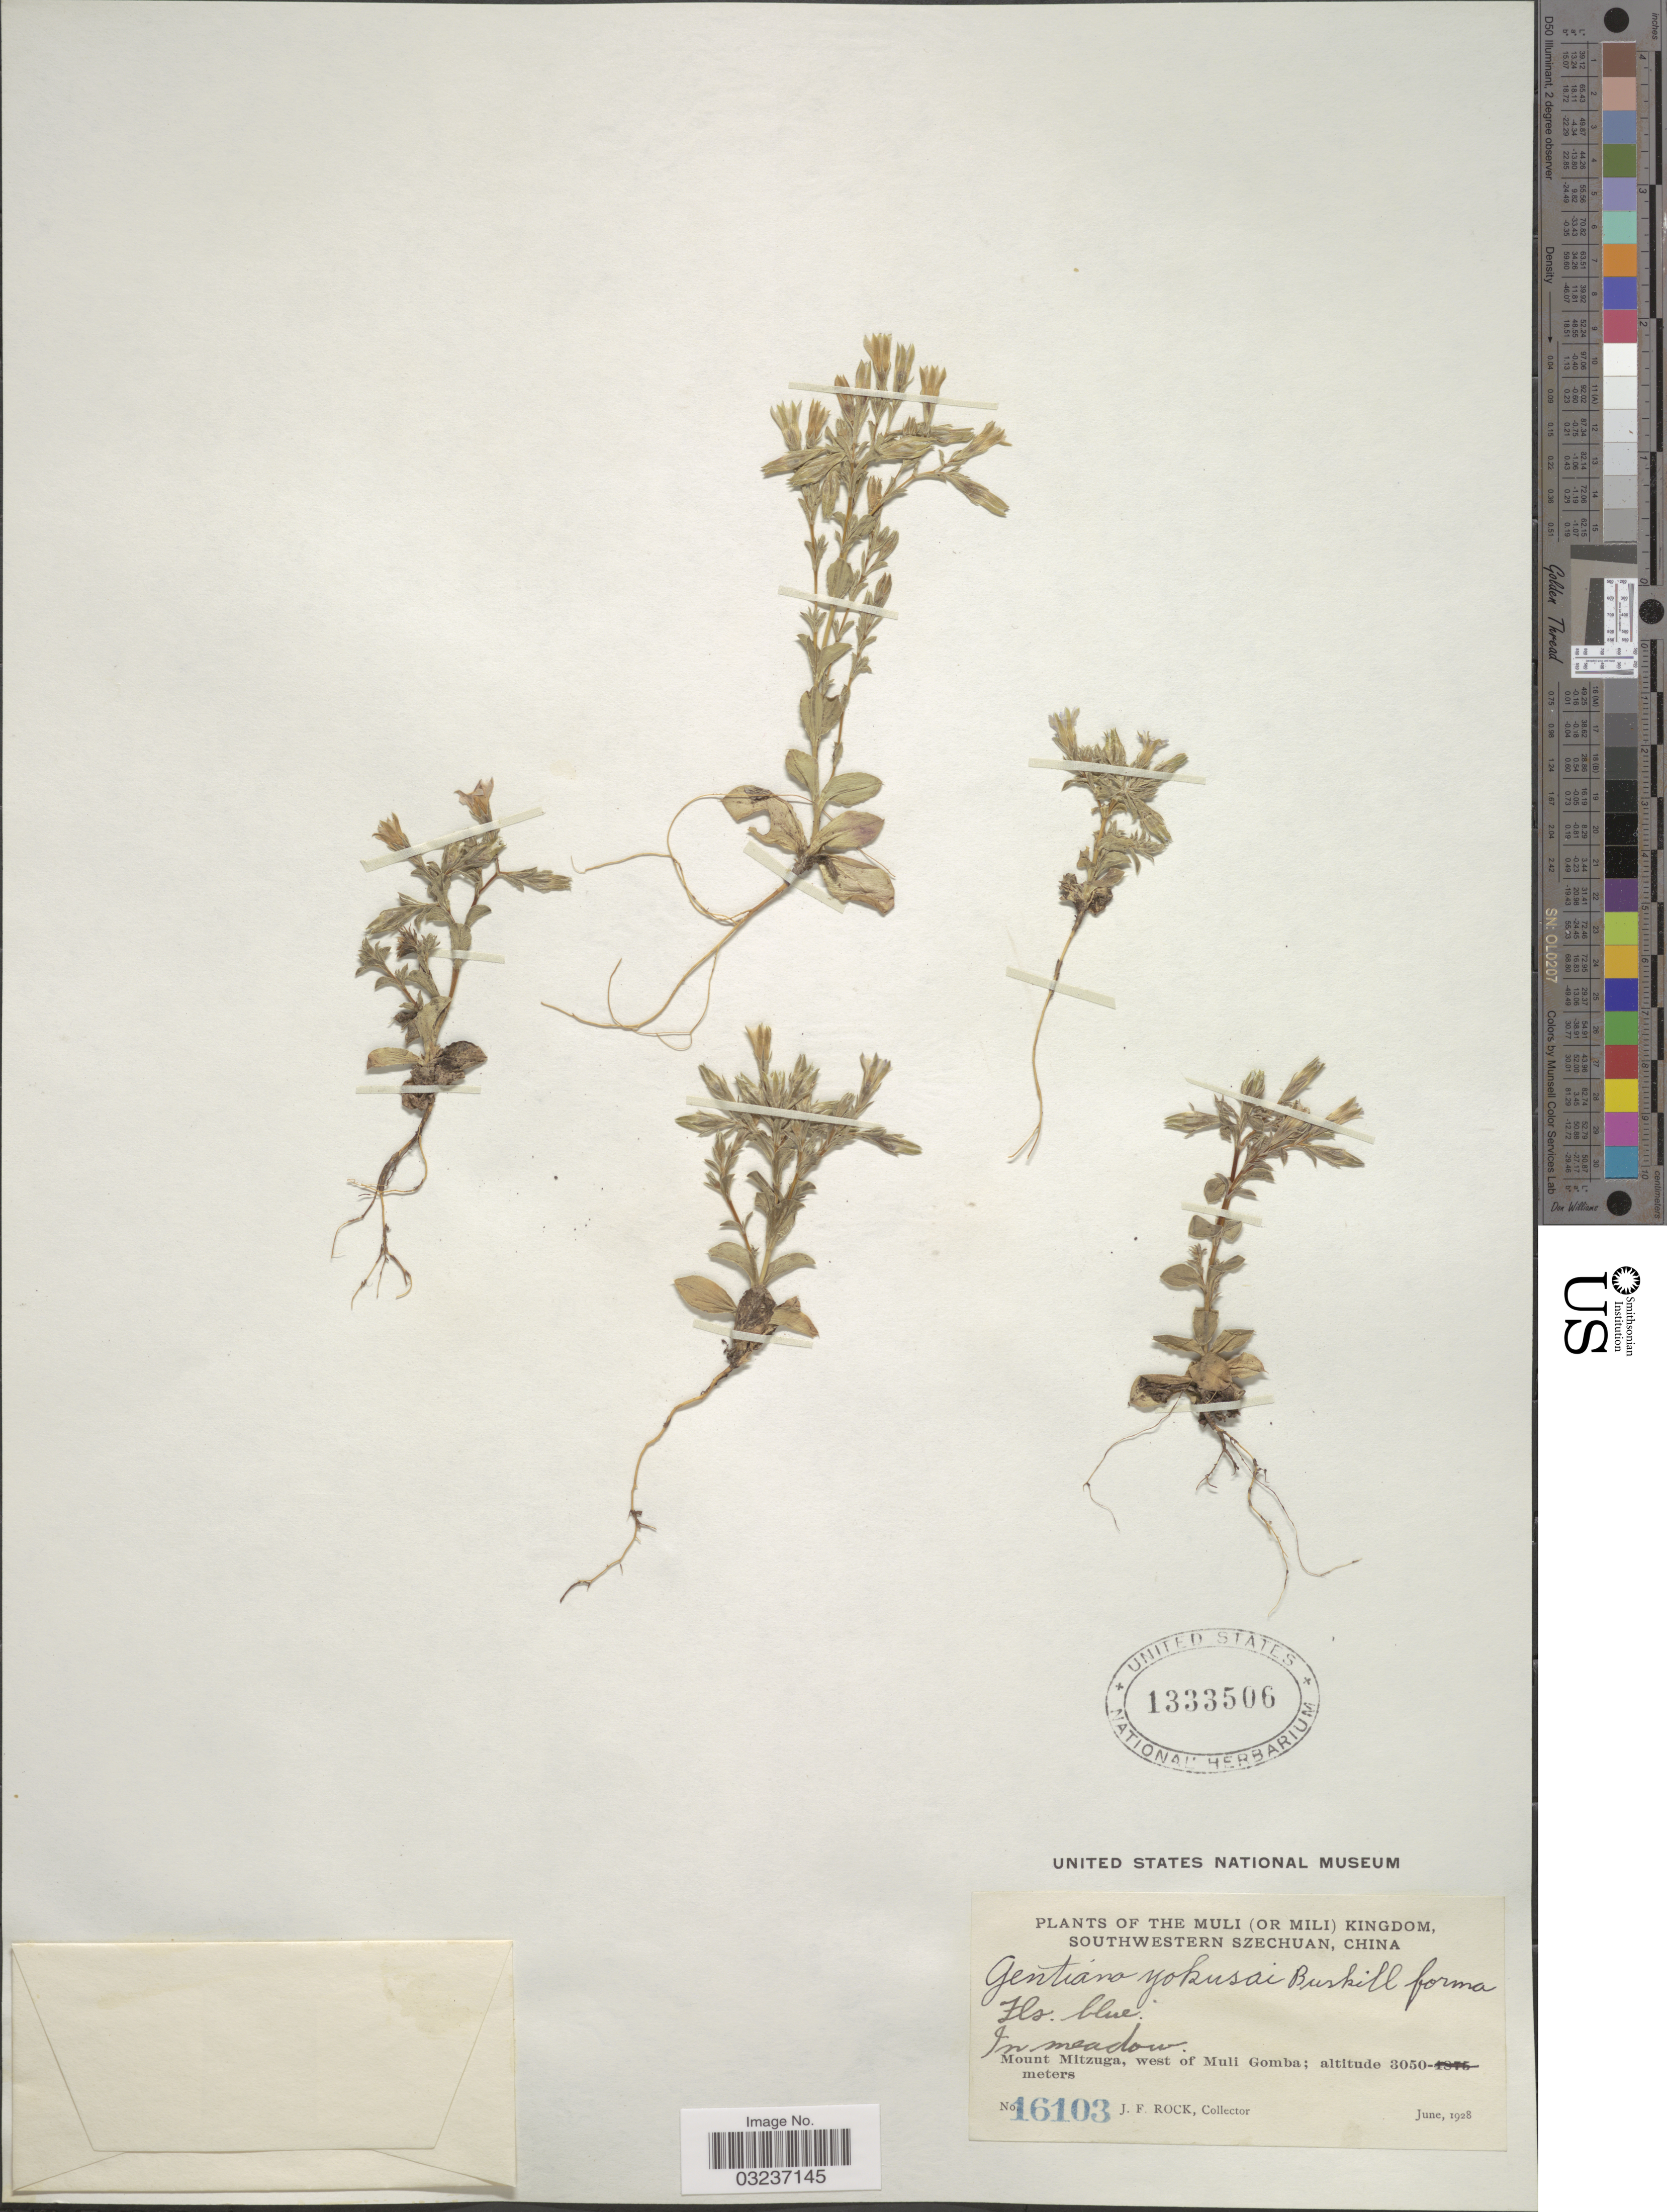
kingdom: Plantae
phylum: Tracheophyta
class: Magnoliopsida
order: Gentianales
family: Gentianaceae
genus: Gentiana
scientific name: Gentiana yokusai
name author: Burkill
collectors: J. Rock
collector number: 16103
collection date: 1928-06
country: China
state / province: Sichuan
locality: The Muli (or Mili) Kingdom, Southwestern Szechuan. Mount Mitzuga, west of Muli Gomba.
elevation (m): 3050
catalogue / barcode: US 1333506